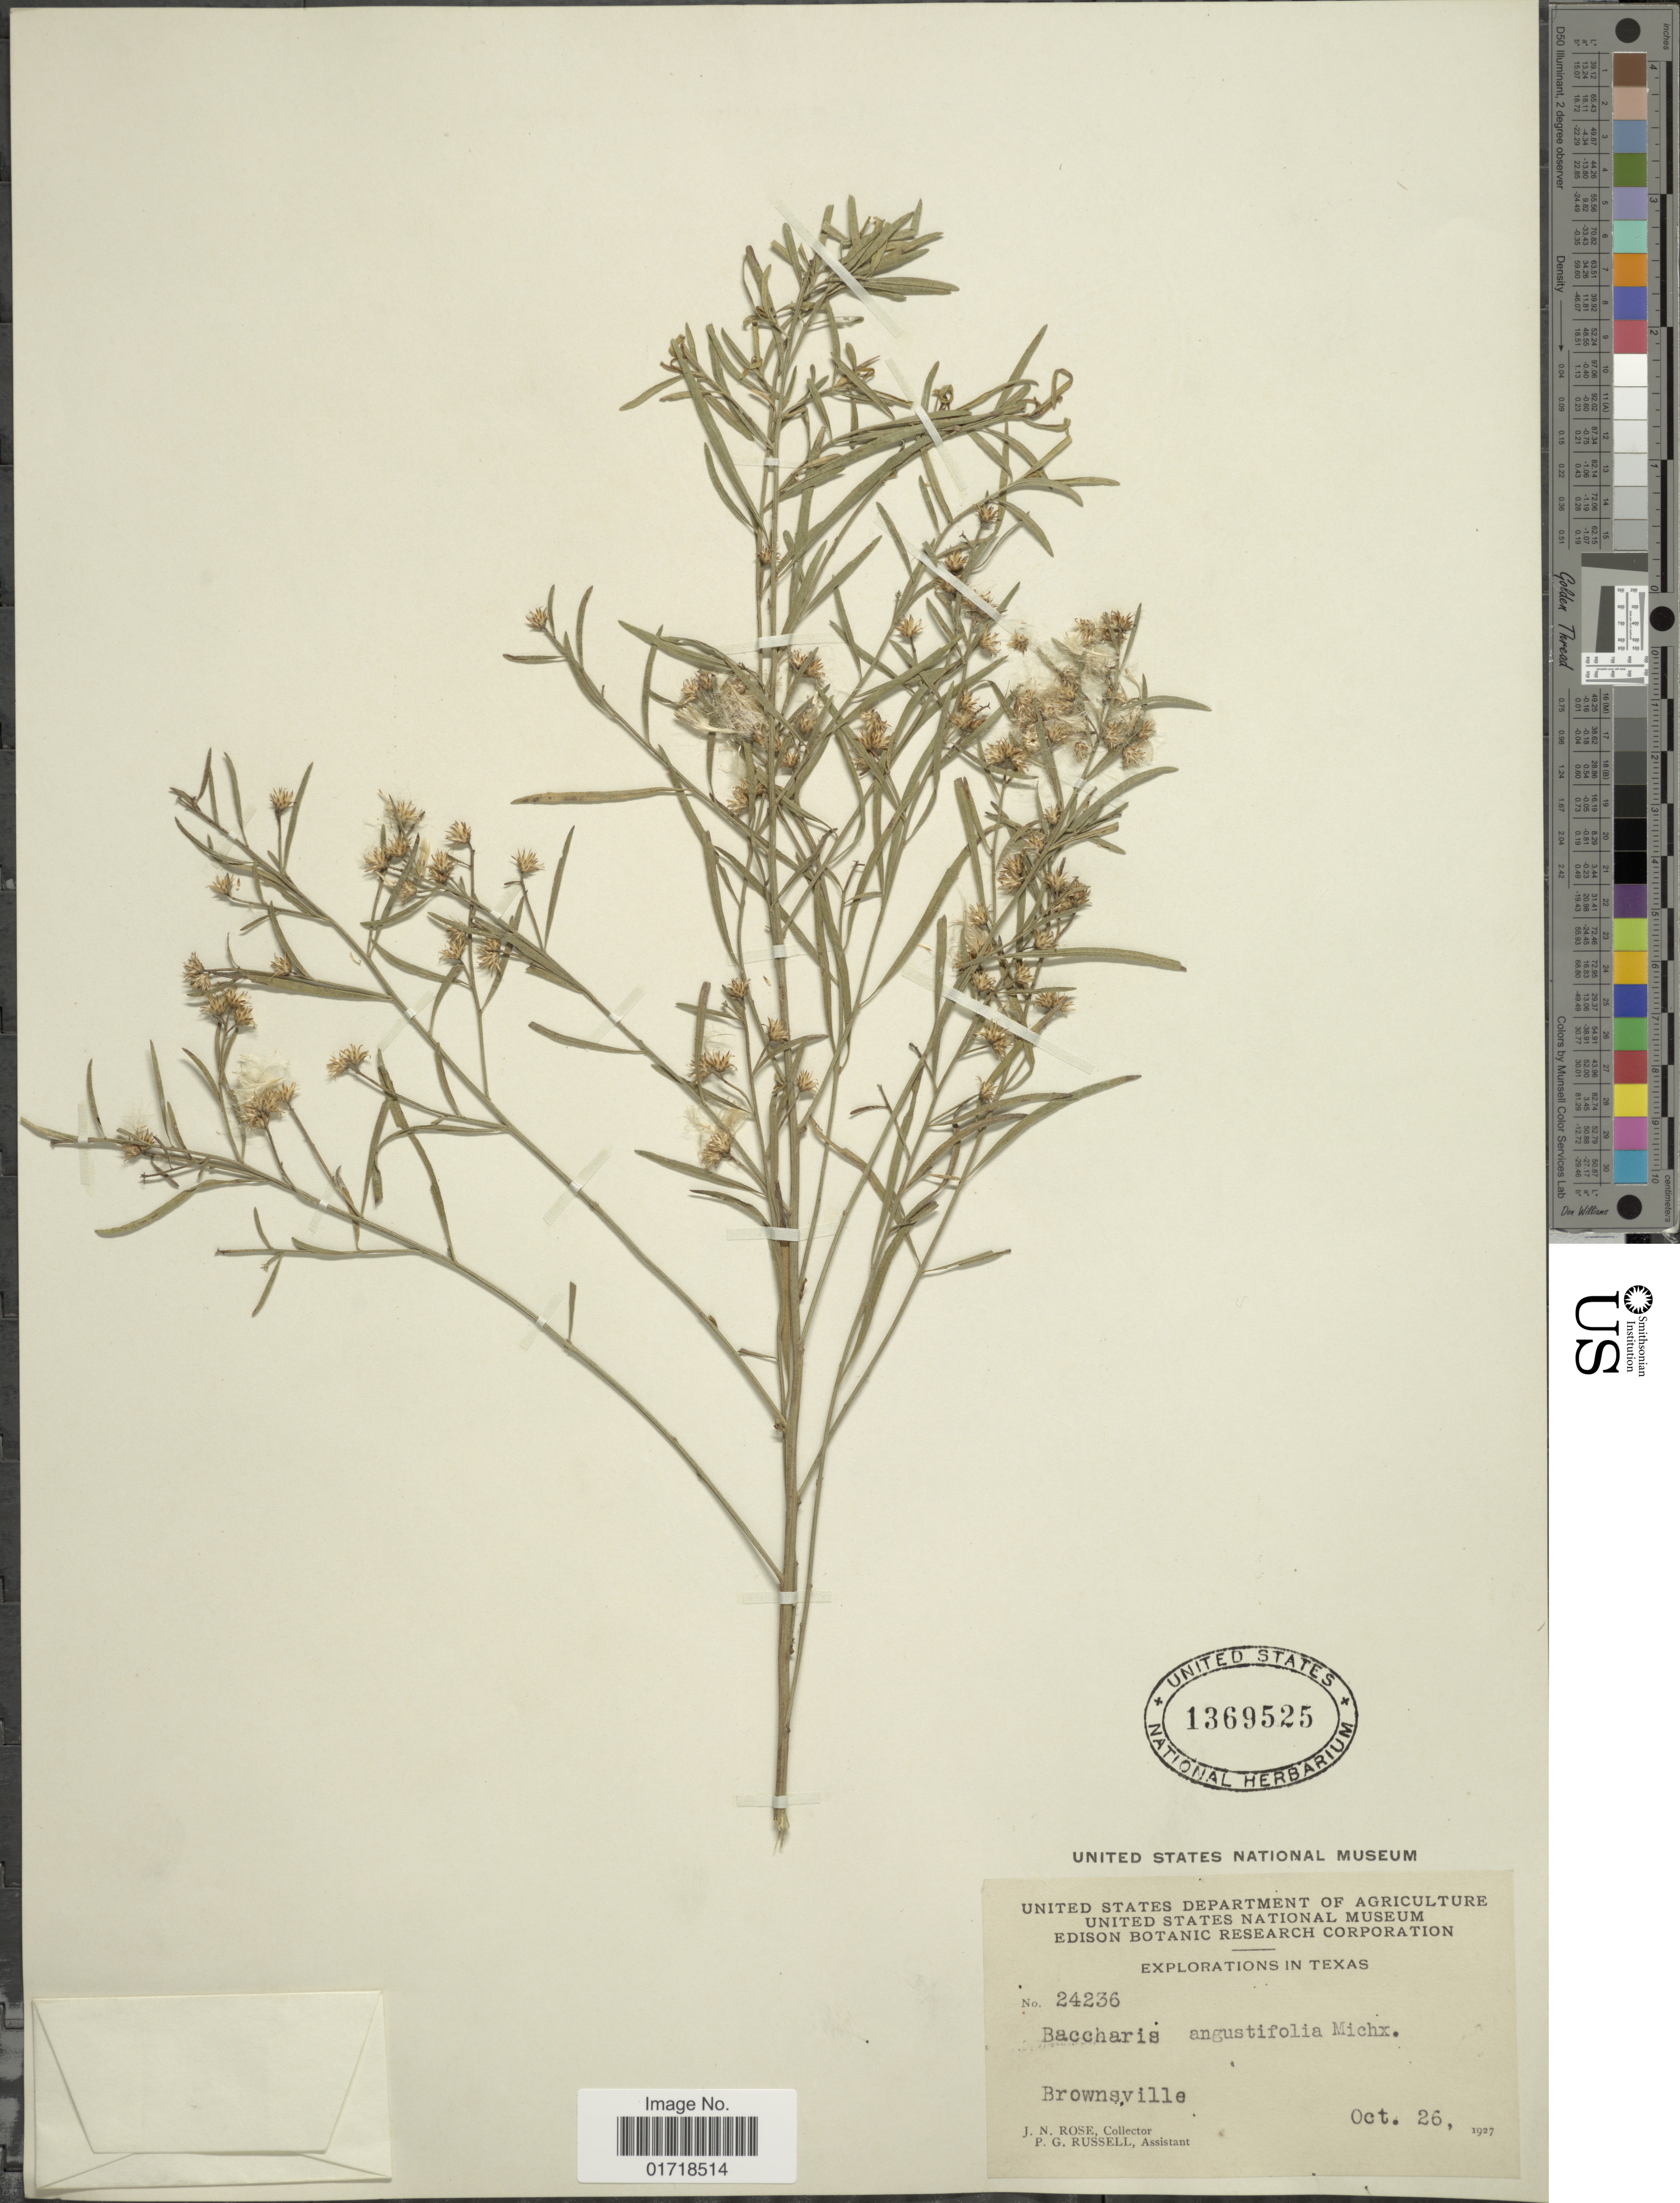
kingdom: Plantae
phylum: Tracheophyta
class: Magnoliopsida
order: Asterales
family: Asteraceae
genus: Baccharis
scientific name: Baccharis angustifolia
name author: Michx.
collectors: J. N. Rose & P. G. Russell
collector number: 24236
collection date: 1927-10-26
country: United States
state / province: Texas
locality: Brownsville.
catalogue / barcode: US 1369525